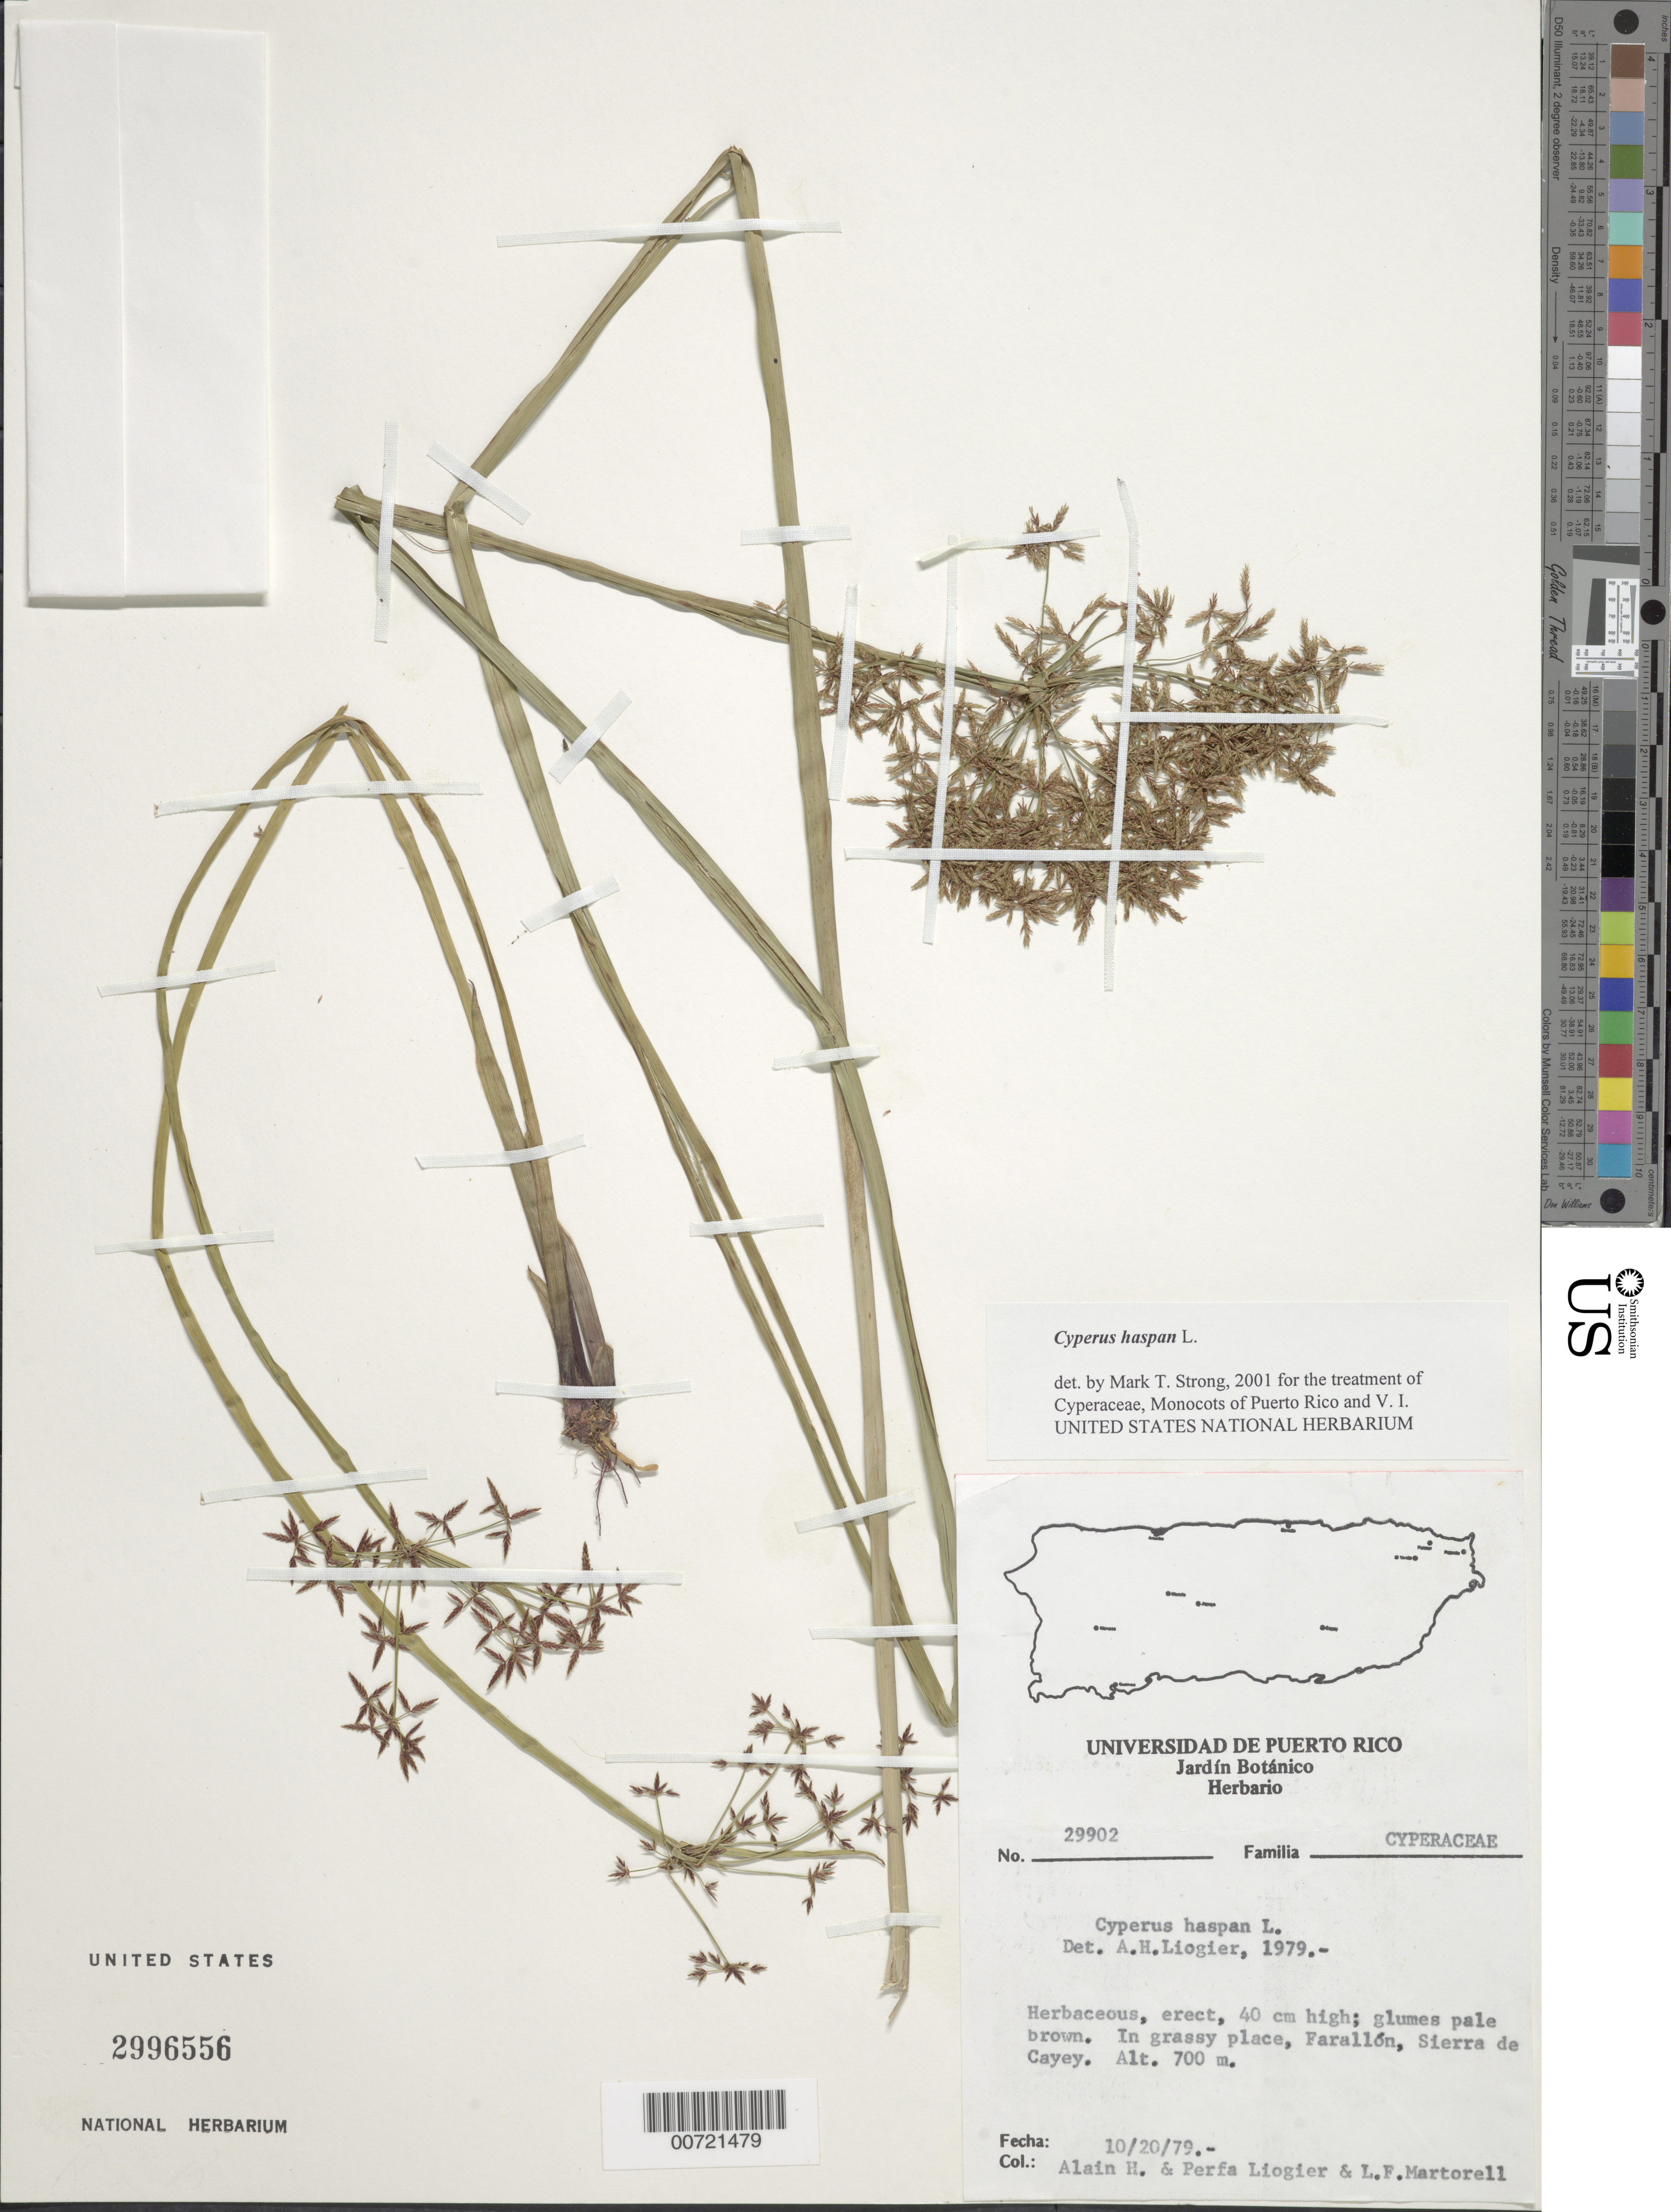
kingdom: Plantae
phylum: Tracheophyta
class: Liliopsida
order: Poales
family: Cyperaceae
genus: Cyperus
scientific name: Cyperus haspan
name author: L.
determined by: Strong, M. T., (US), Smithsonian Institution - National Museum of Natural History (UNITED STATES)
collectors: A. H. Liogier, M. P. Liogier & L. Martorell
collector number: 29902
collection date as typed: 20 Oct 1979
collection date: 1979-10-20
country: Puerto Rico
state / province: Cayey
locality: Sierra de Cayey, Farallón.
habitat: In grassy place.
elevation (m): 700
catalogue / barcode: US 2996556